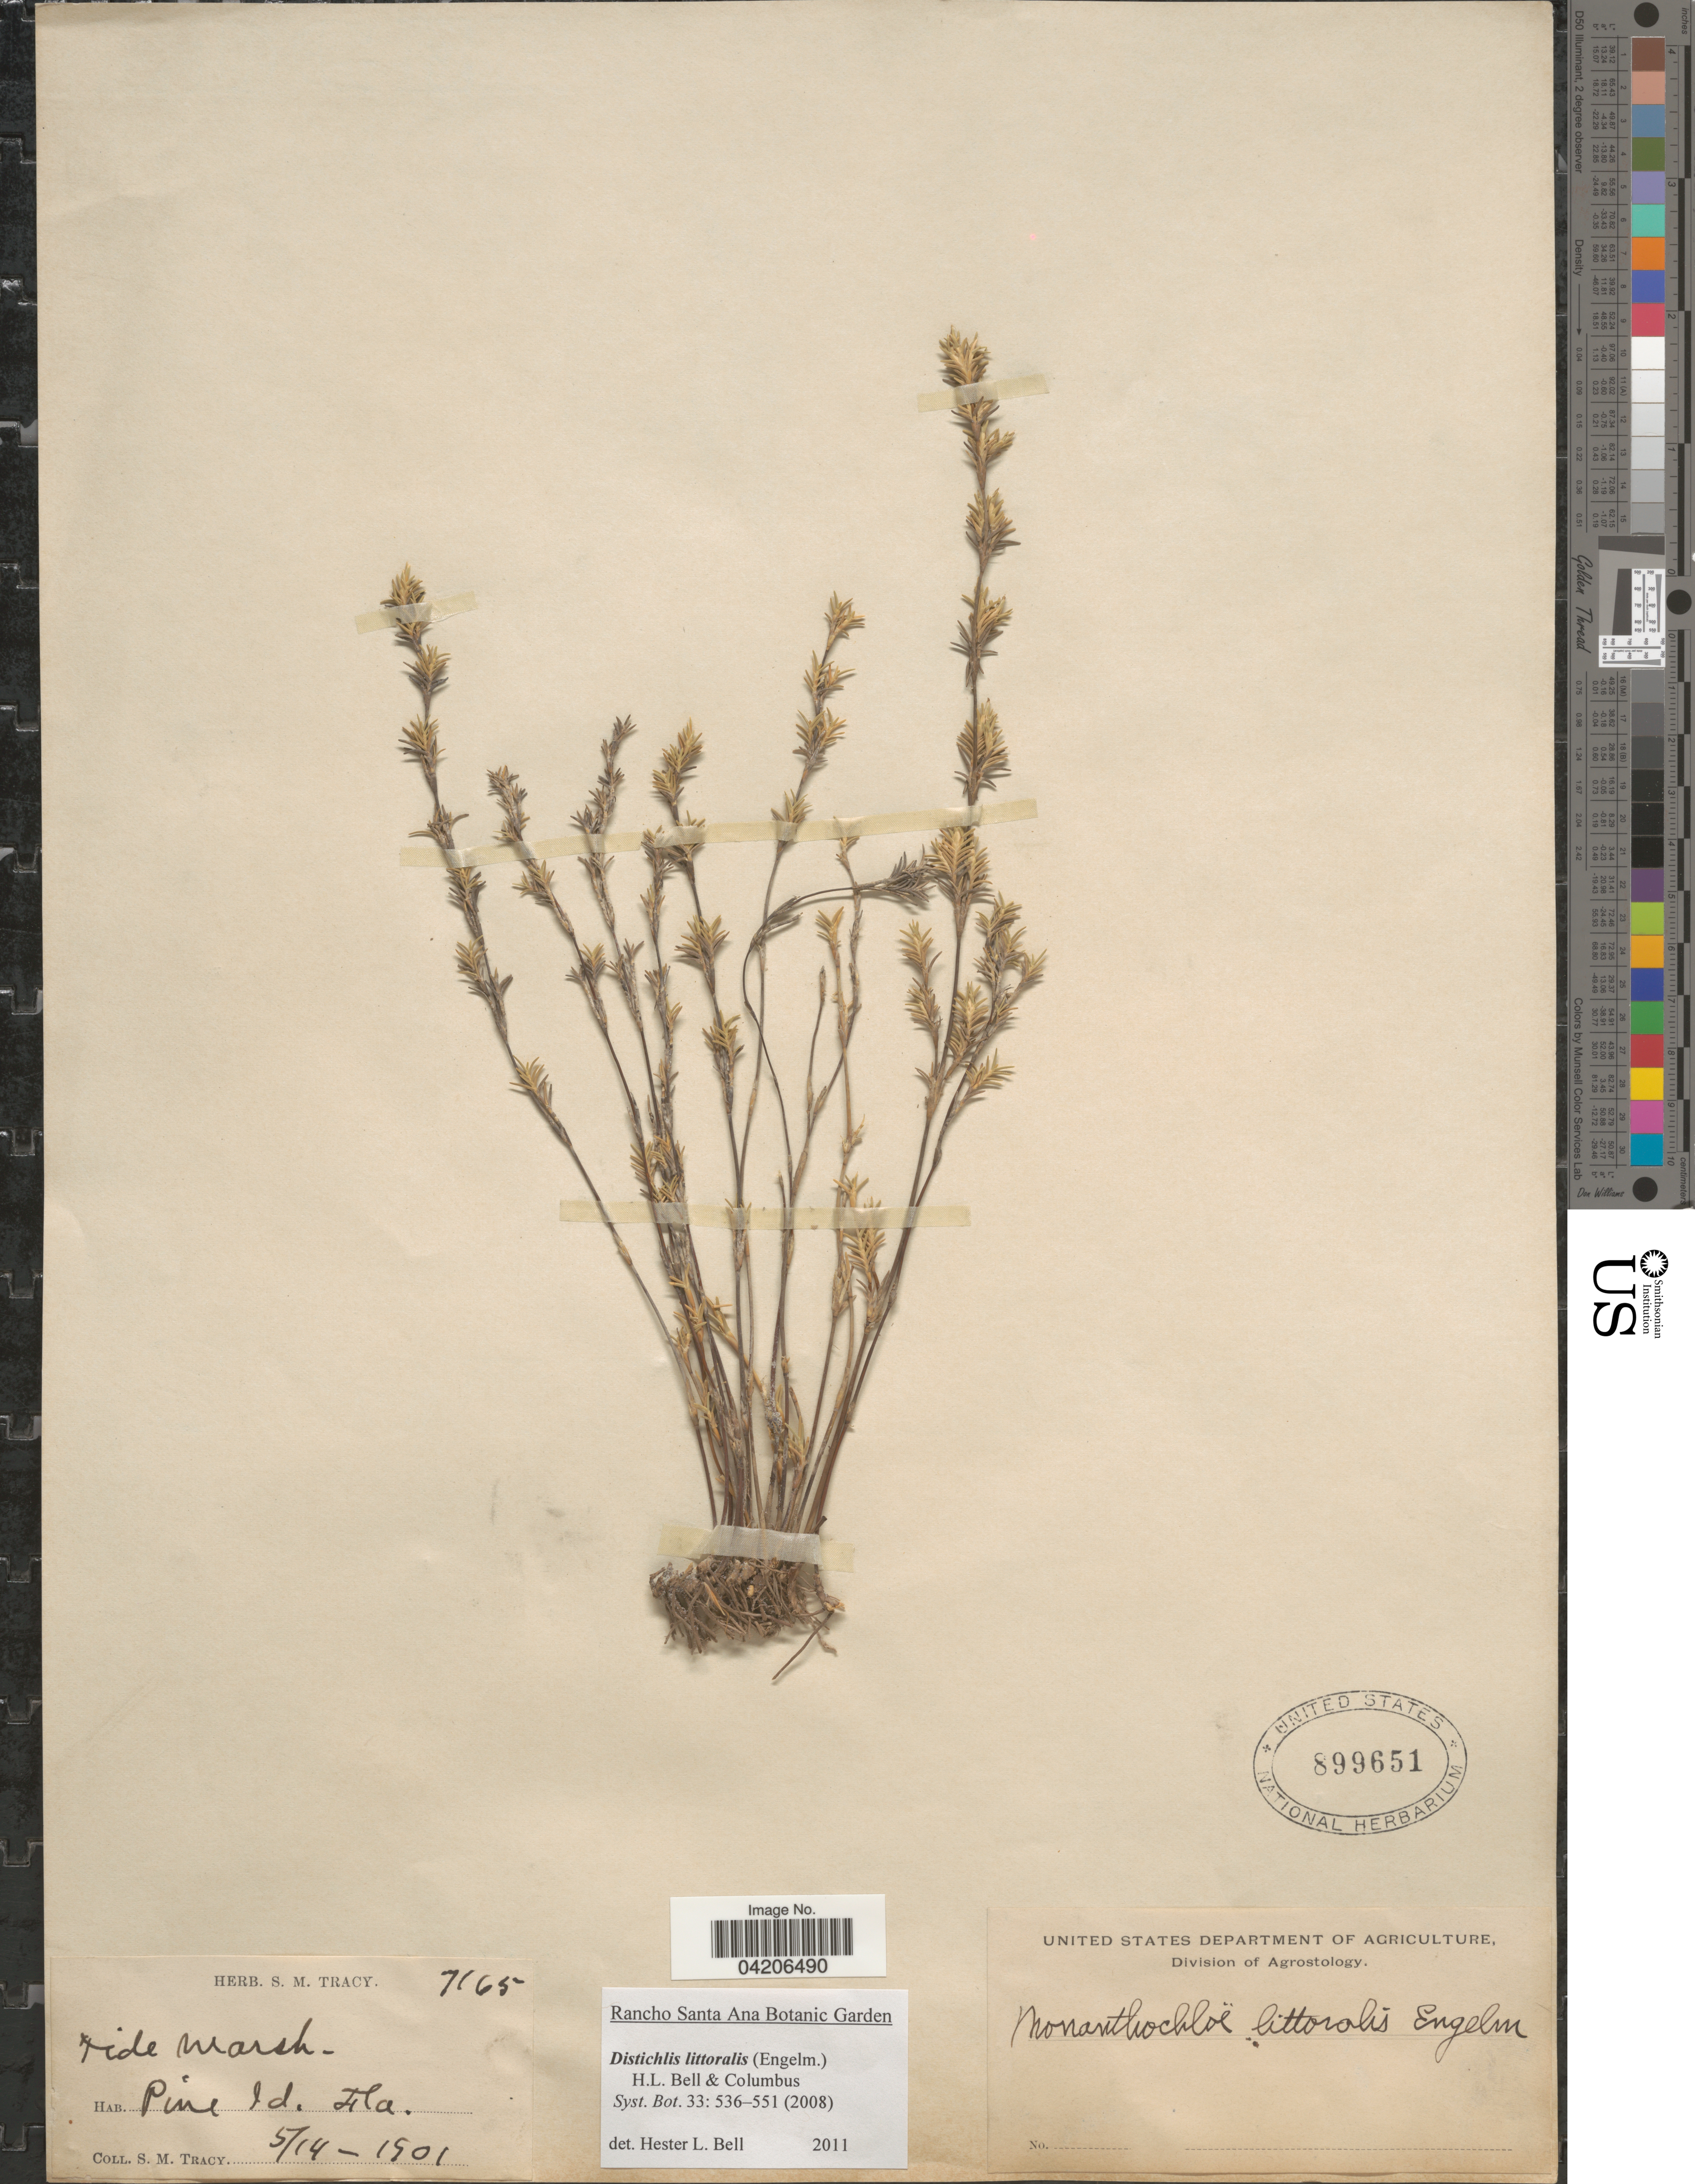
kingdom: Plantae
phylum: Tracheophyta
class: Liliopsida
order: Poales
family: Poaceae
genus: Distichlis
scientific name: Distichlis littoralis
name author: (Engelm.) H.L. Bell & Columbus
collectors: S. M. Tracy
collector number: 7165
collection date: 1901-05-14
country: United States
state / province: Florida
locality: Pine Id.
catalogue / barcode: US 899651